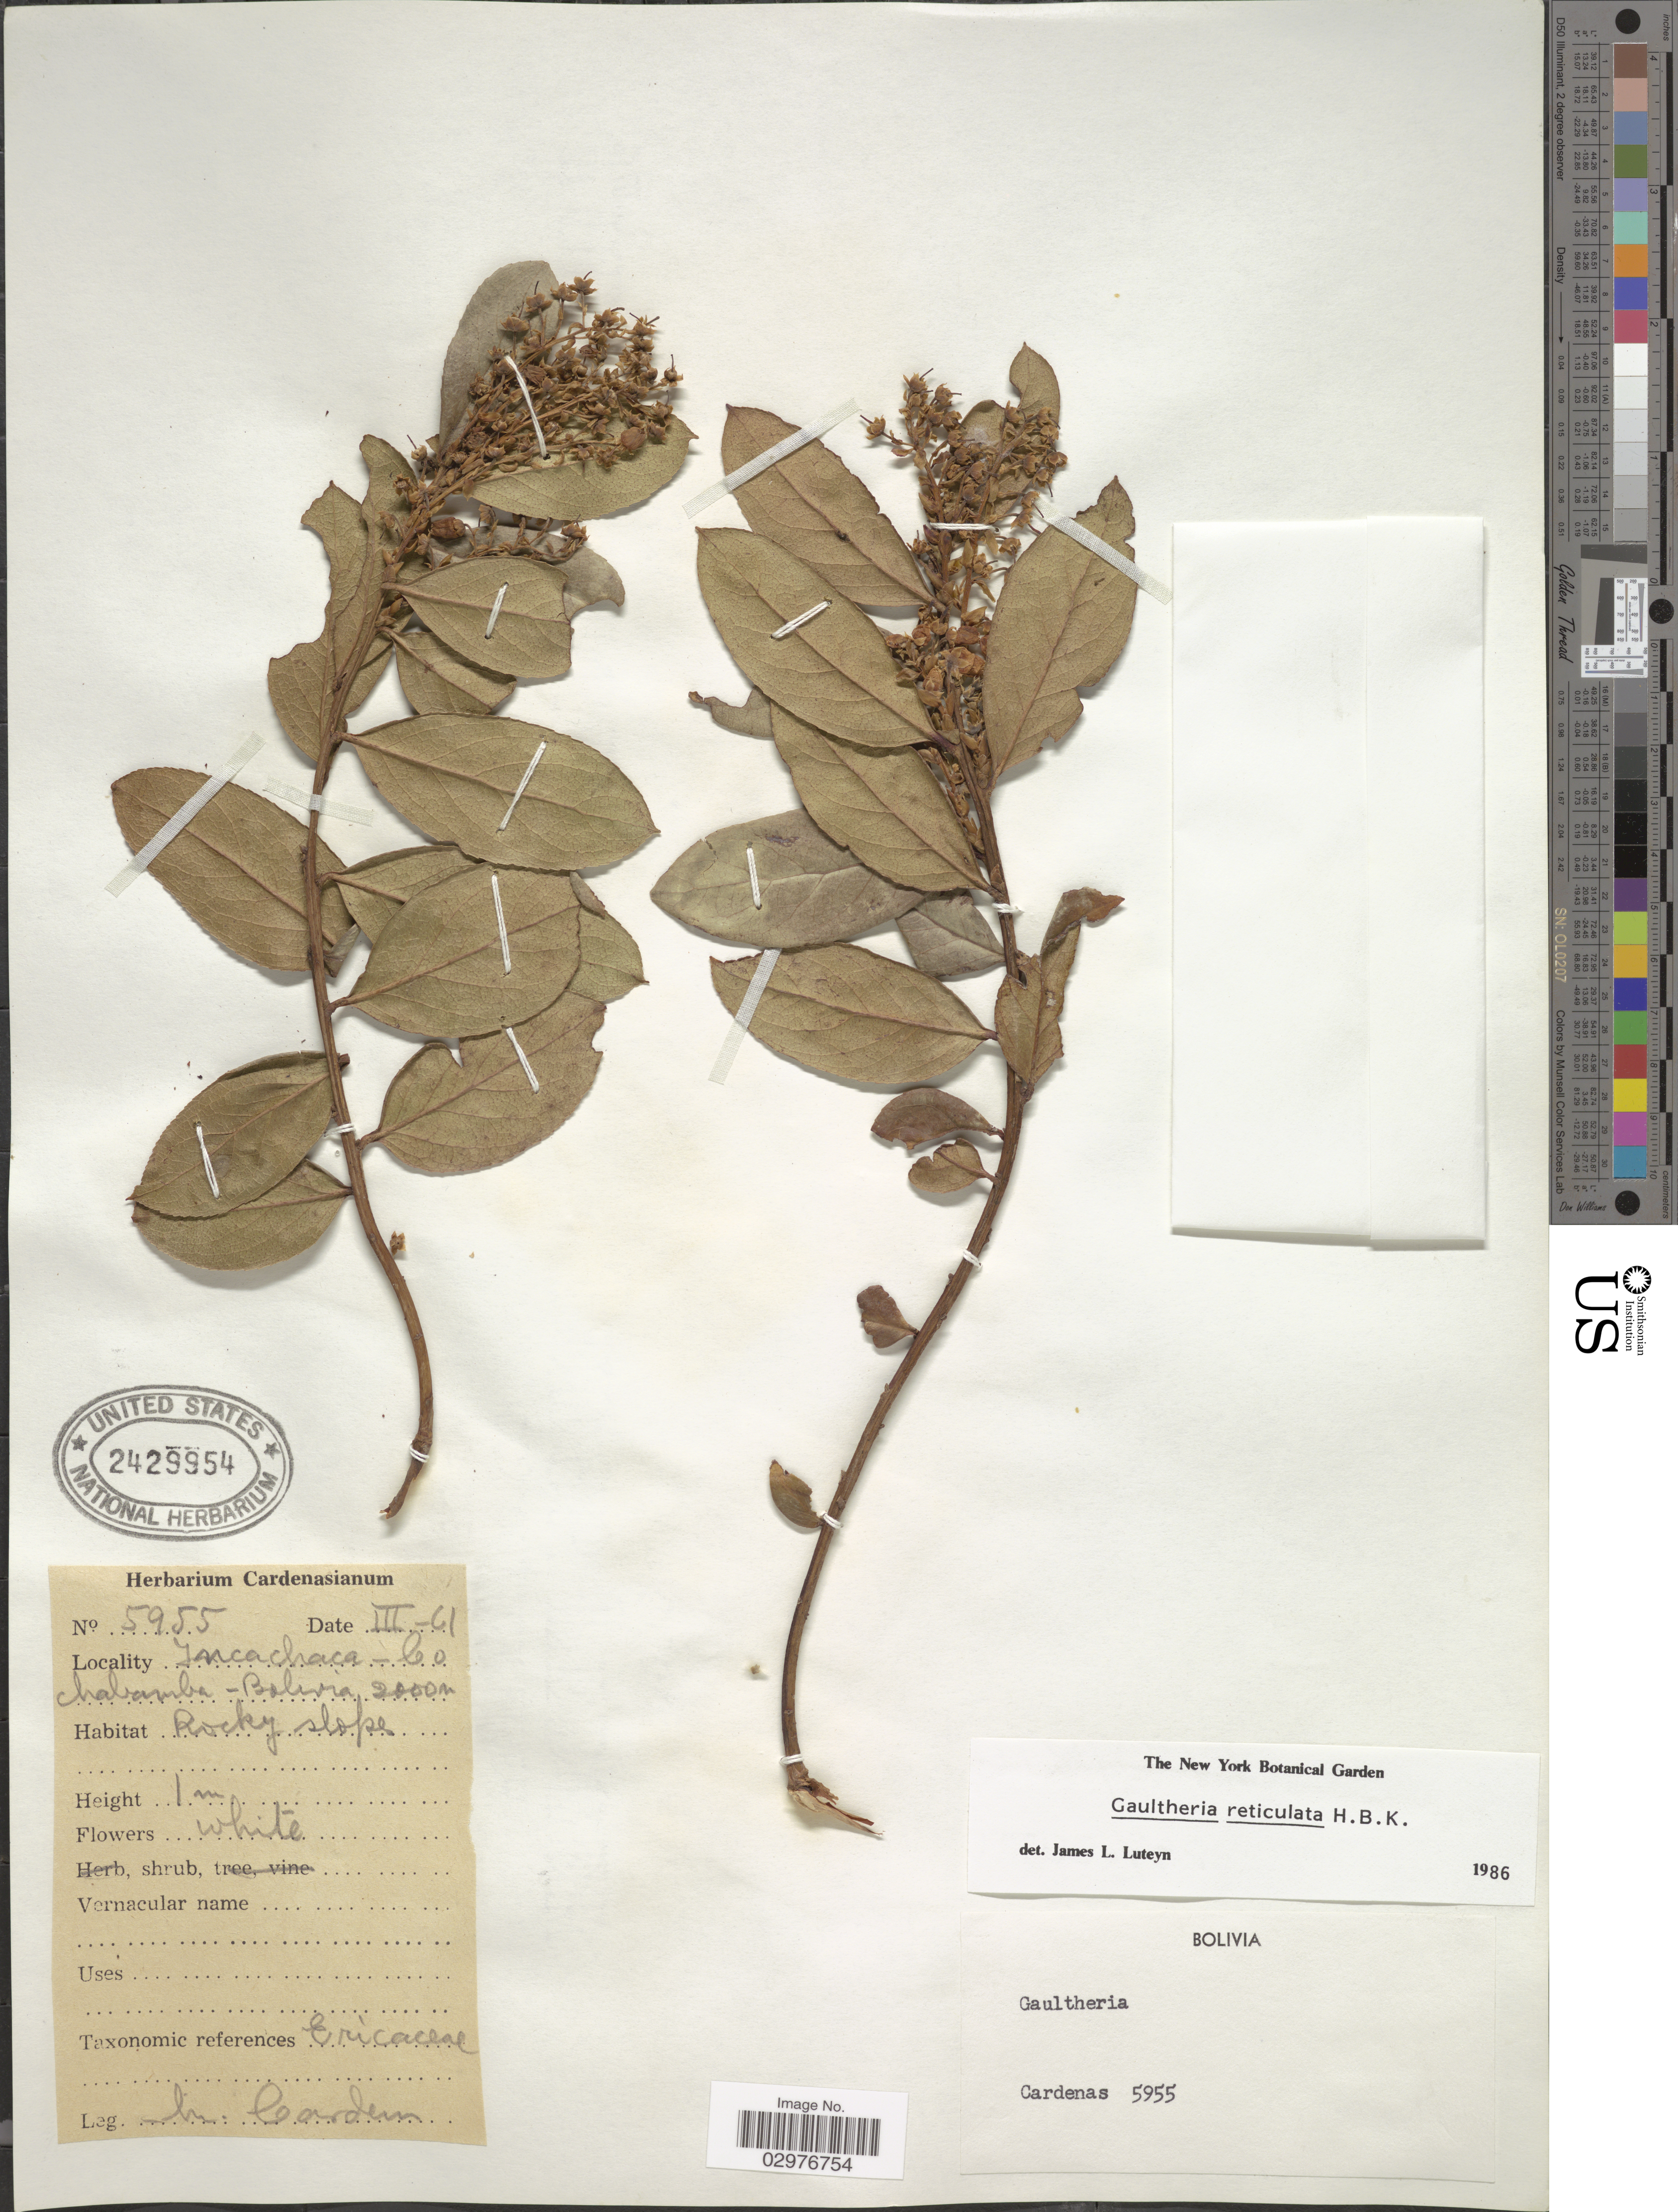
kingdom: Plantae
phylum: Tracheophyta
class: Magnoliopsida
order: Ericales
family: Ericaceae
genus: Gaultheria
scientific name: Gaultheria reticulata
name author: Kunth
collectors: M. Cárdenas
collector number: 5955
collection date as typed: Transcribed d/m/y: /3/61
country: Bolivia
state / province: Cochabamba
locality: Incachaca.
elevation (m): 2000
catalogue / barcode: US 2429954